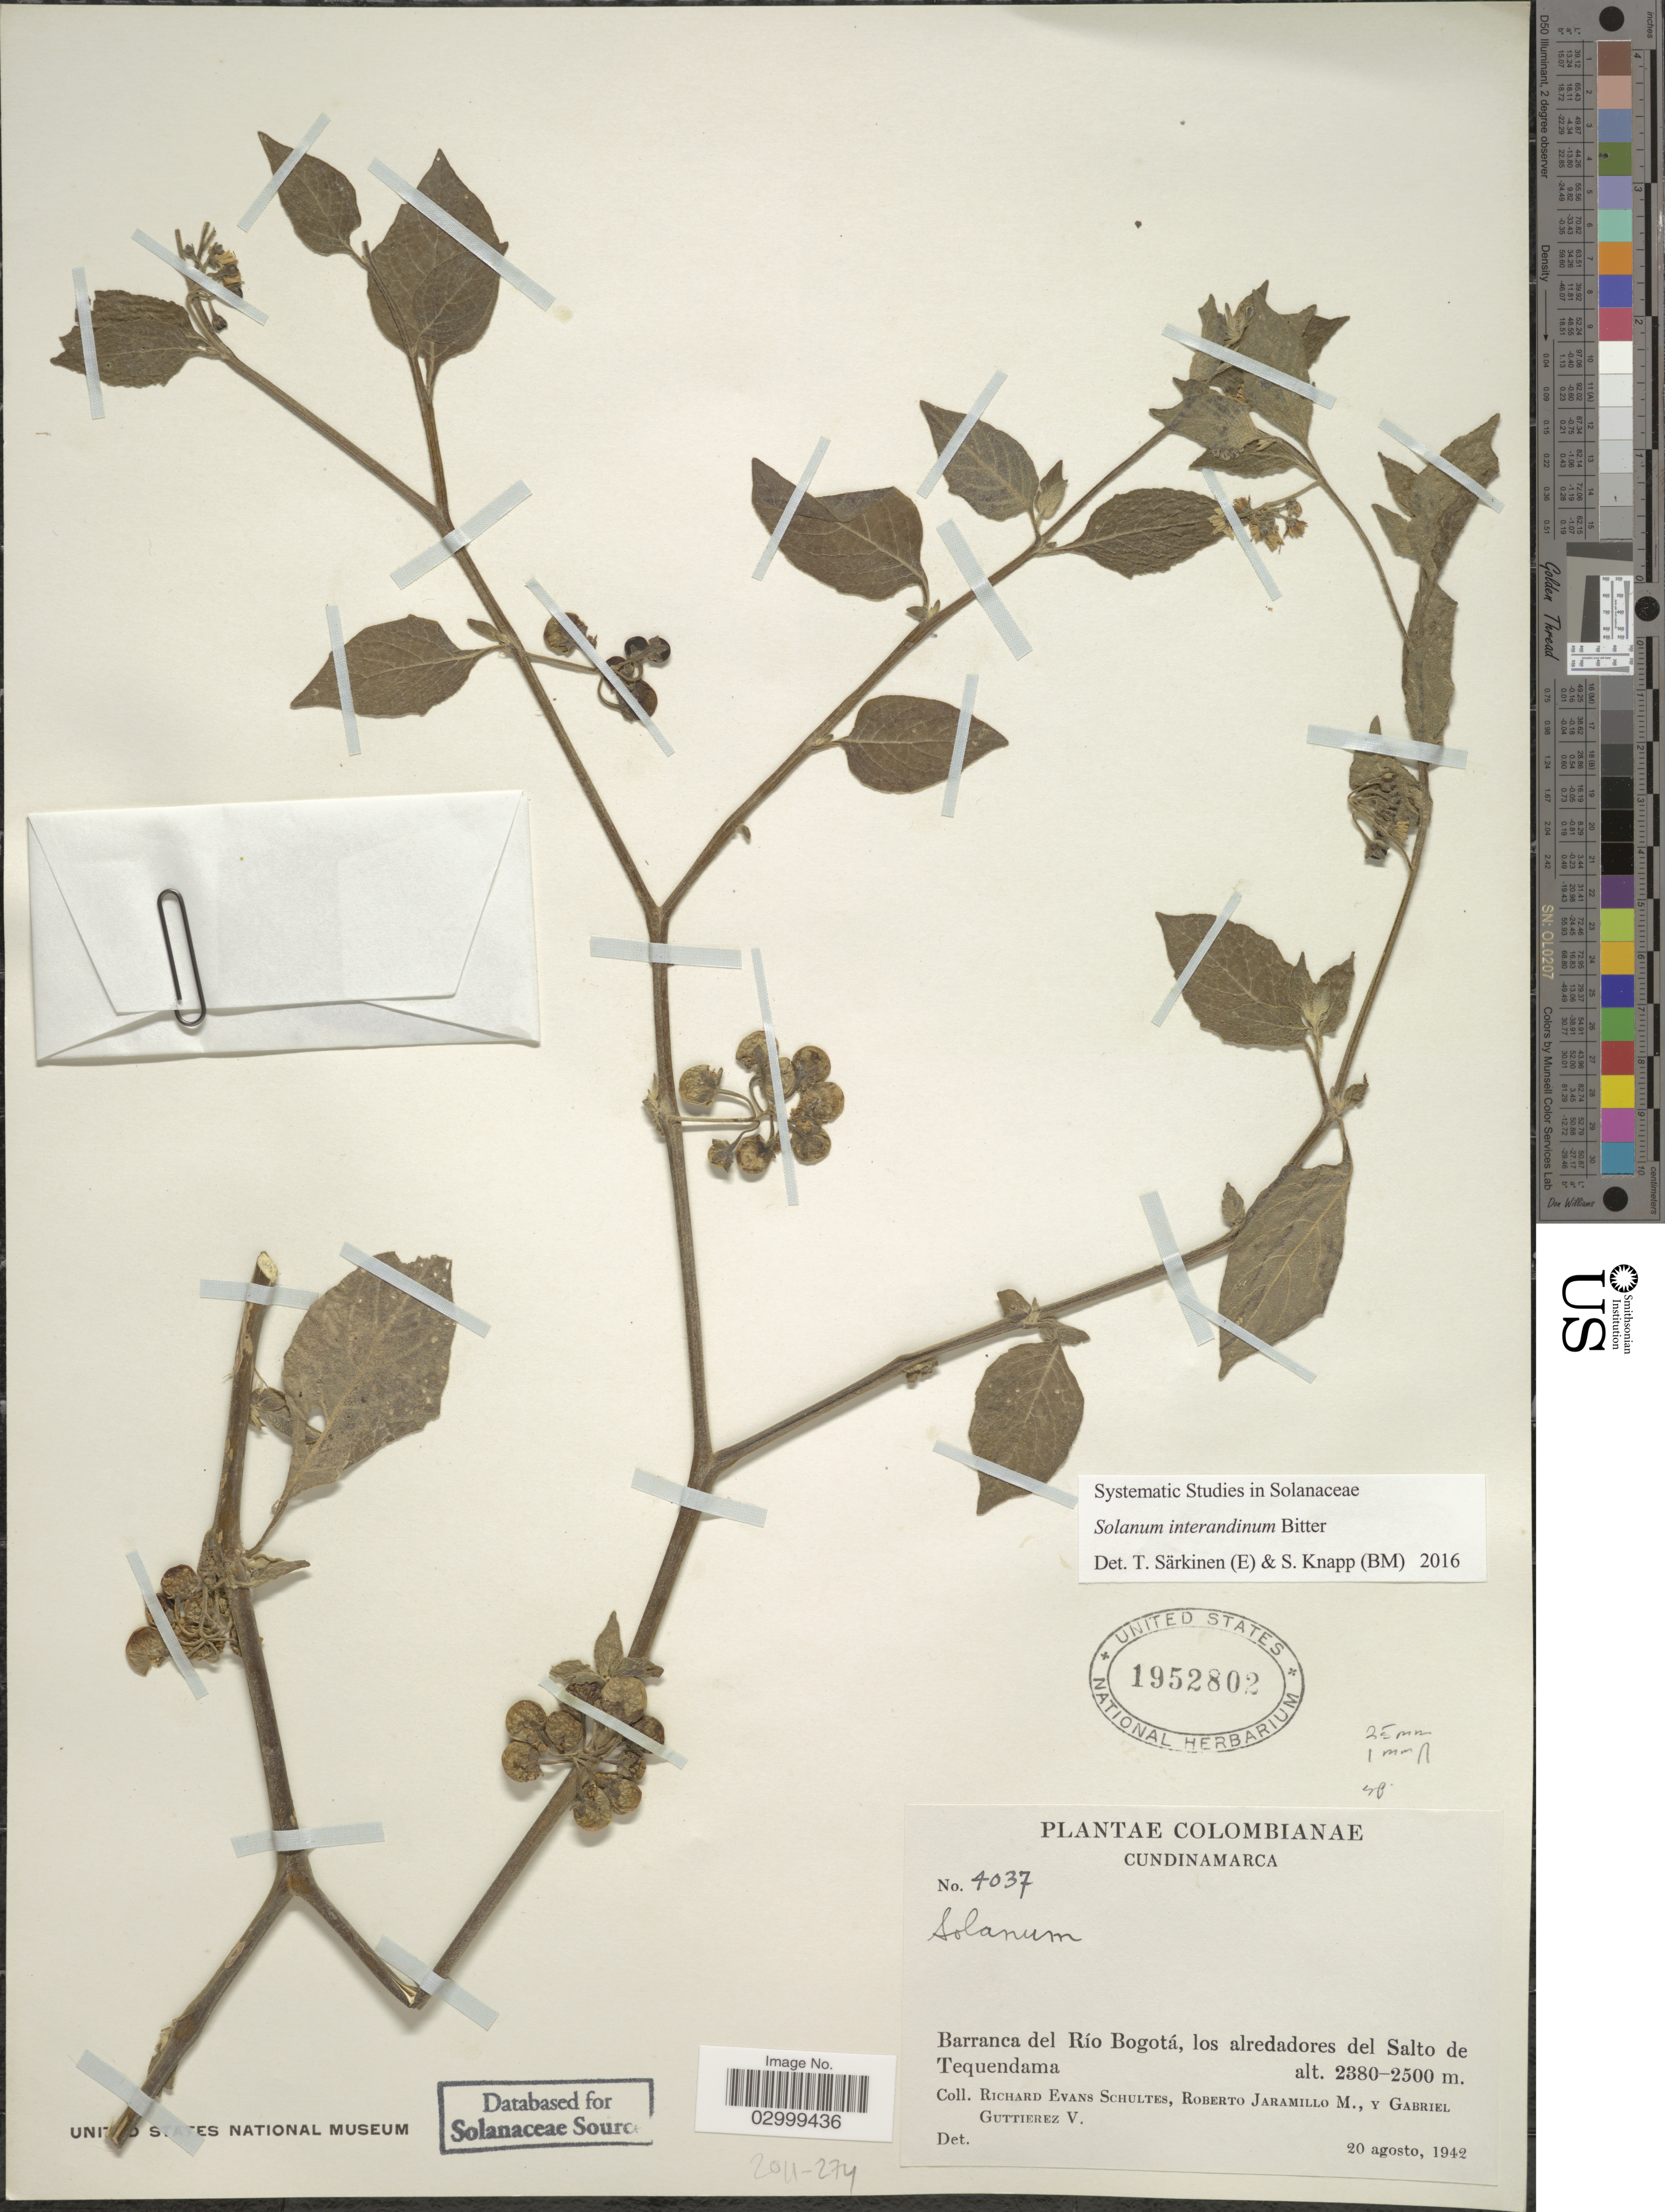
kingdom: Plantae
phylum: Tracheophyta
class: Magnoliopsida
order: Solanales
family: Solanaceae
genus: Solanum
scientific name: Solanum interandinum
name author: Bitter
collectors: R. E. Schultes, R. Jaramillo M. & G. Gutiérrez V.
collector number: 4037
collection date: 1942-08-20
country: Colombia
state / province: Cundinamarca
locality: Barranca del Río Bogotá, los alrededores del Salto de Tequendama.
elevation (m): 2380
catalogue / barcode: US 1952802